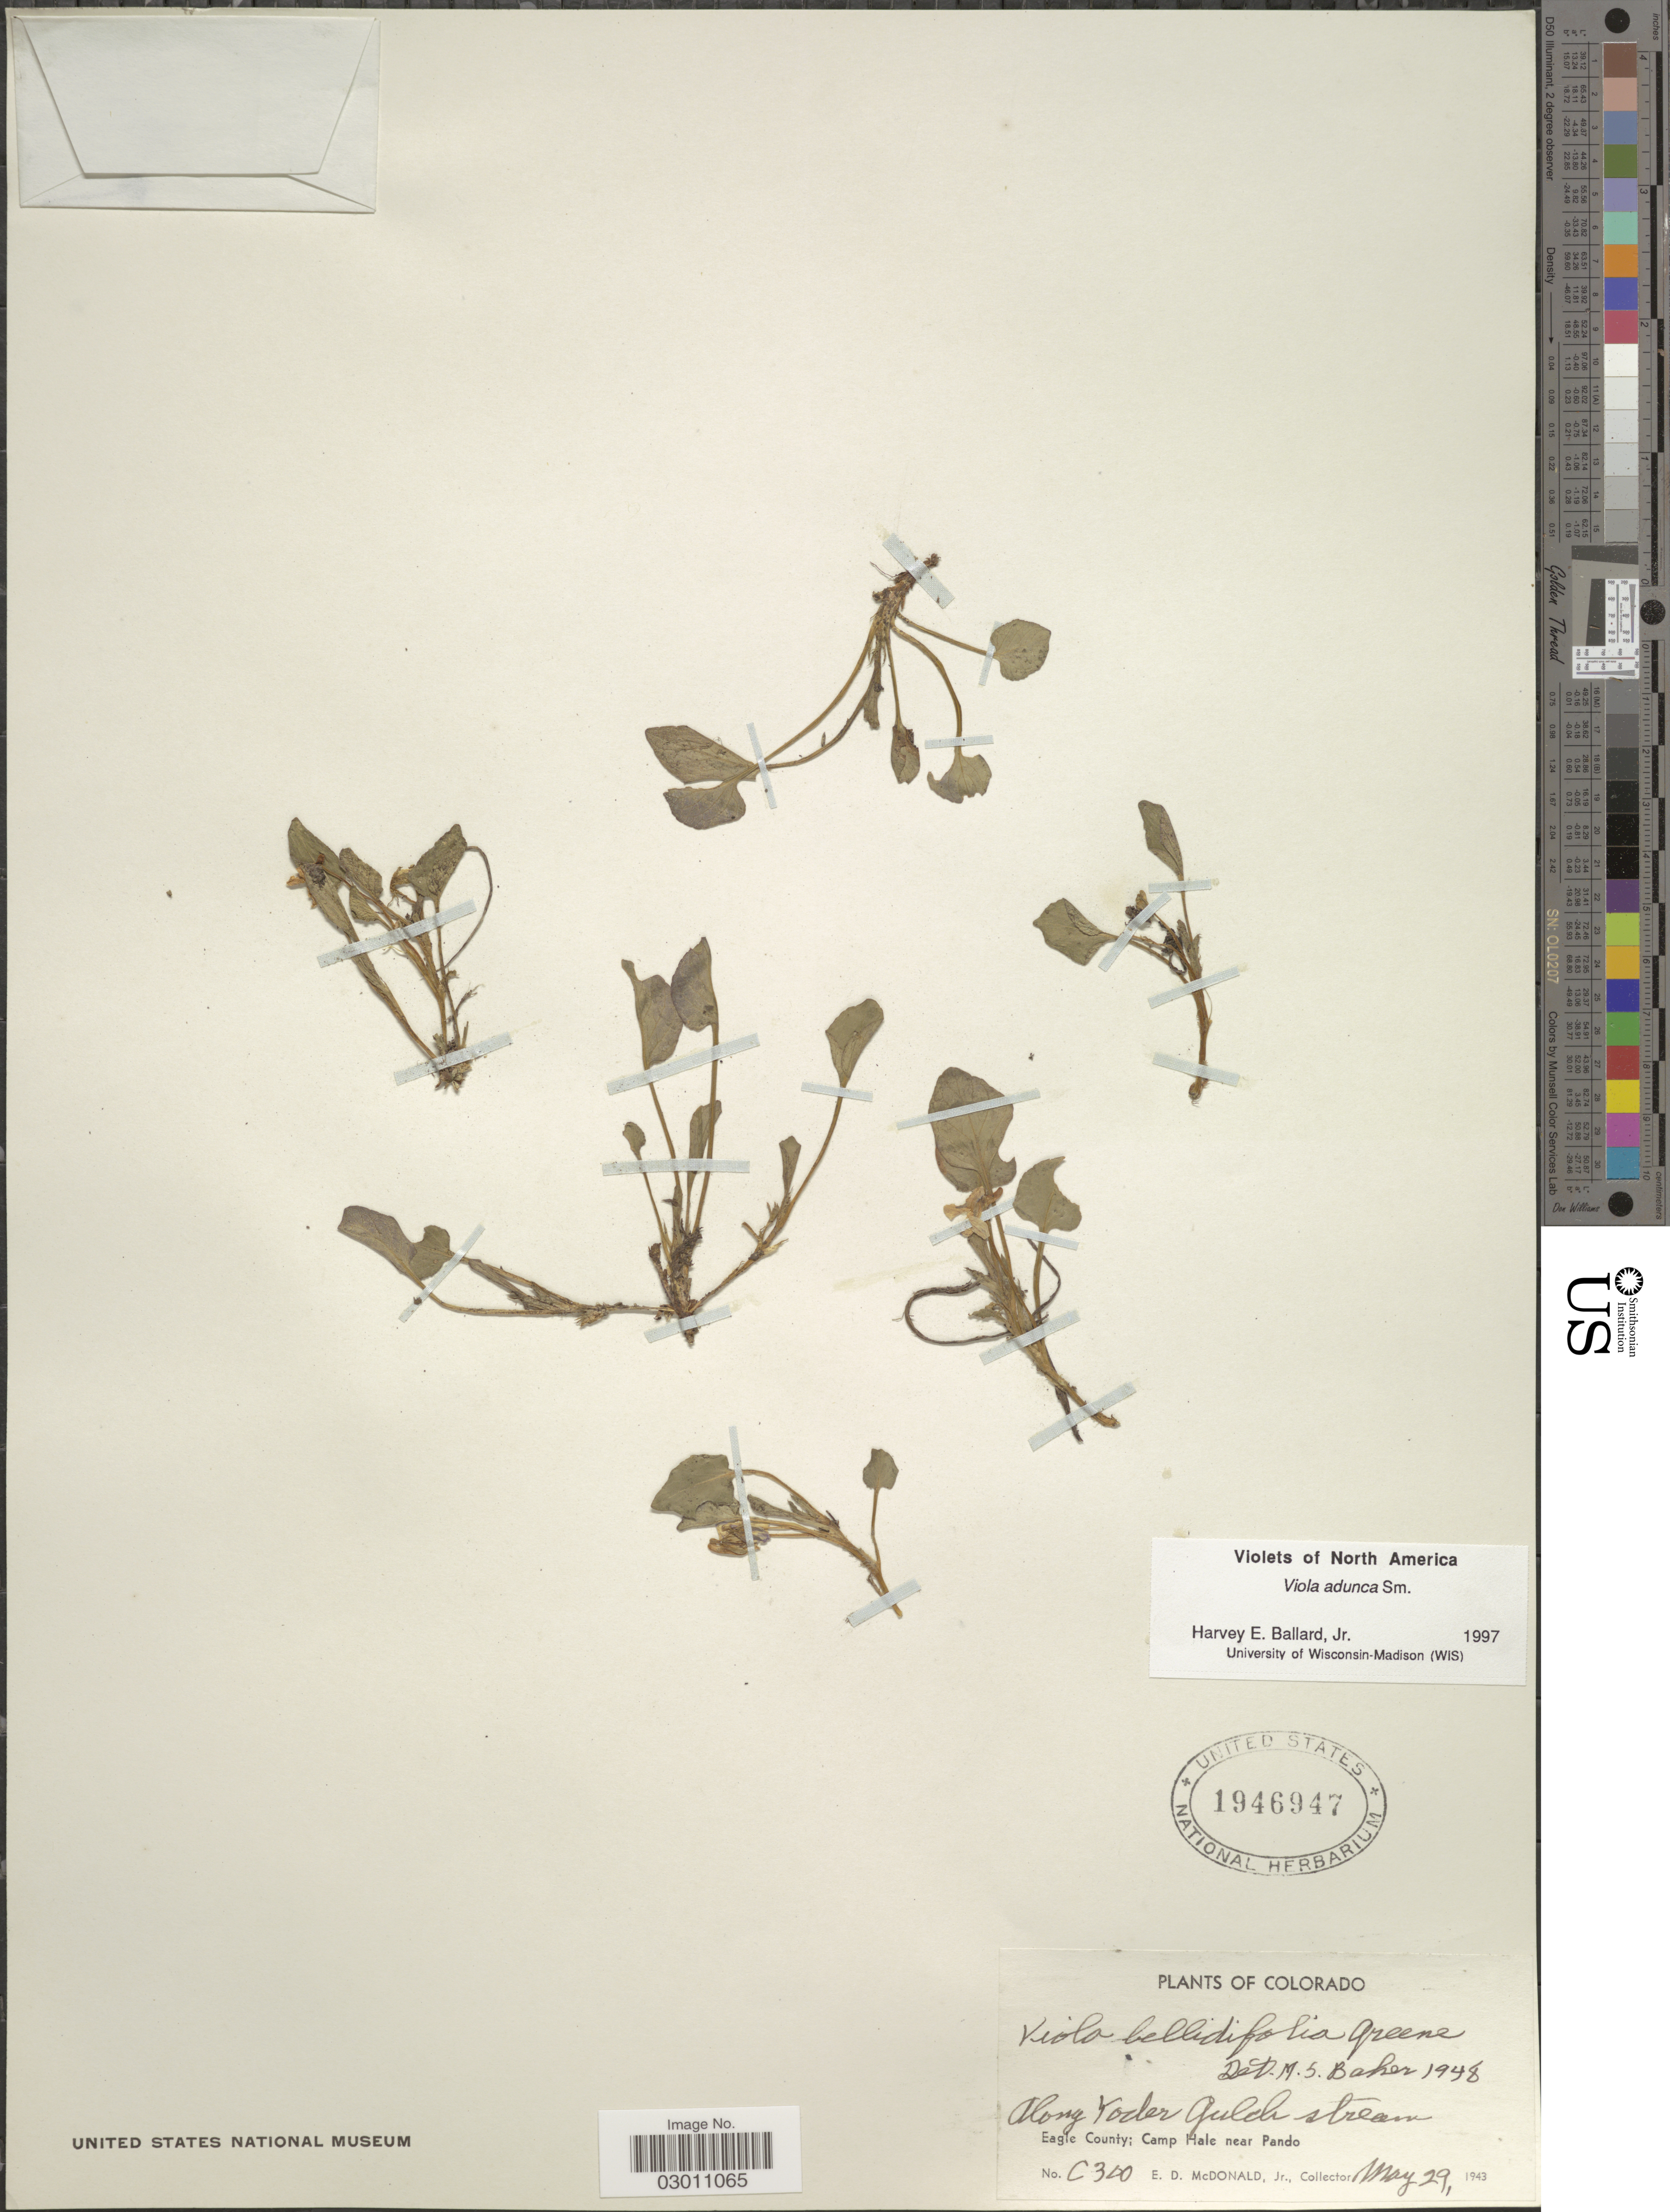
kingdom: Plantae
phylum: Tracheophyta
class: Magnoliopsida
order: Malpighiales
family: Violaceae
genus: Viola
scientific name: Viola adunca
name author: Sm.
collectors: E. D. McDonald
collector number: C300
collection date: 1943-05-29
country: United States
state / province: Colorado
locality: Along Yoder Gulch stream. Eagle County; Camp Hale near Pando.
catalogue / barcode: US 1946947